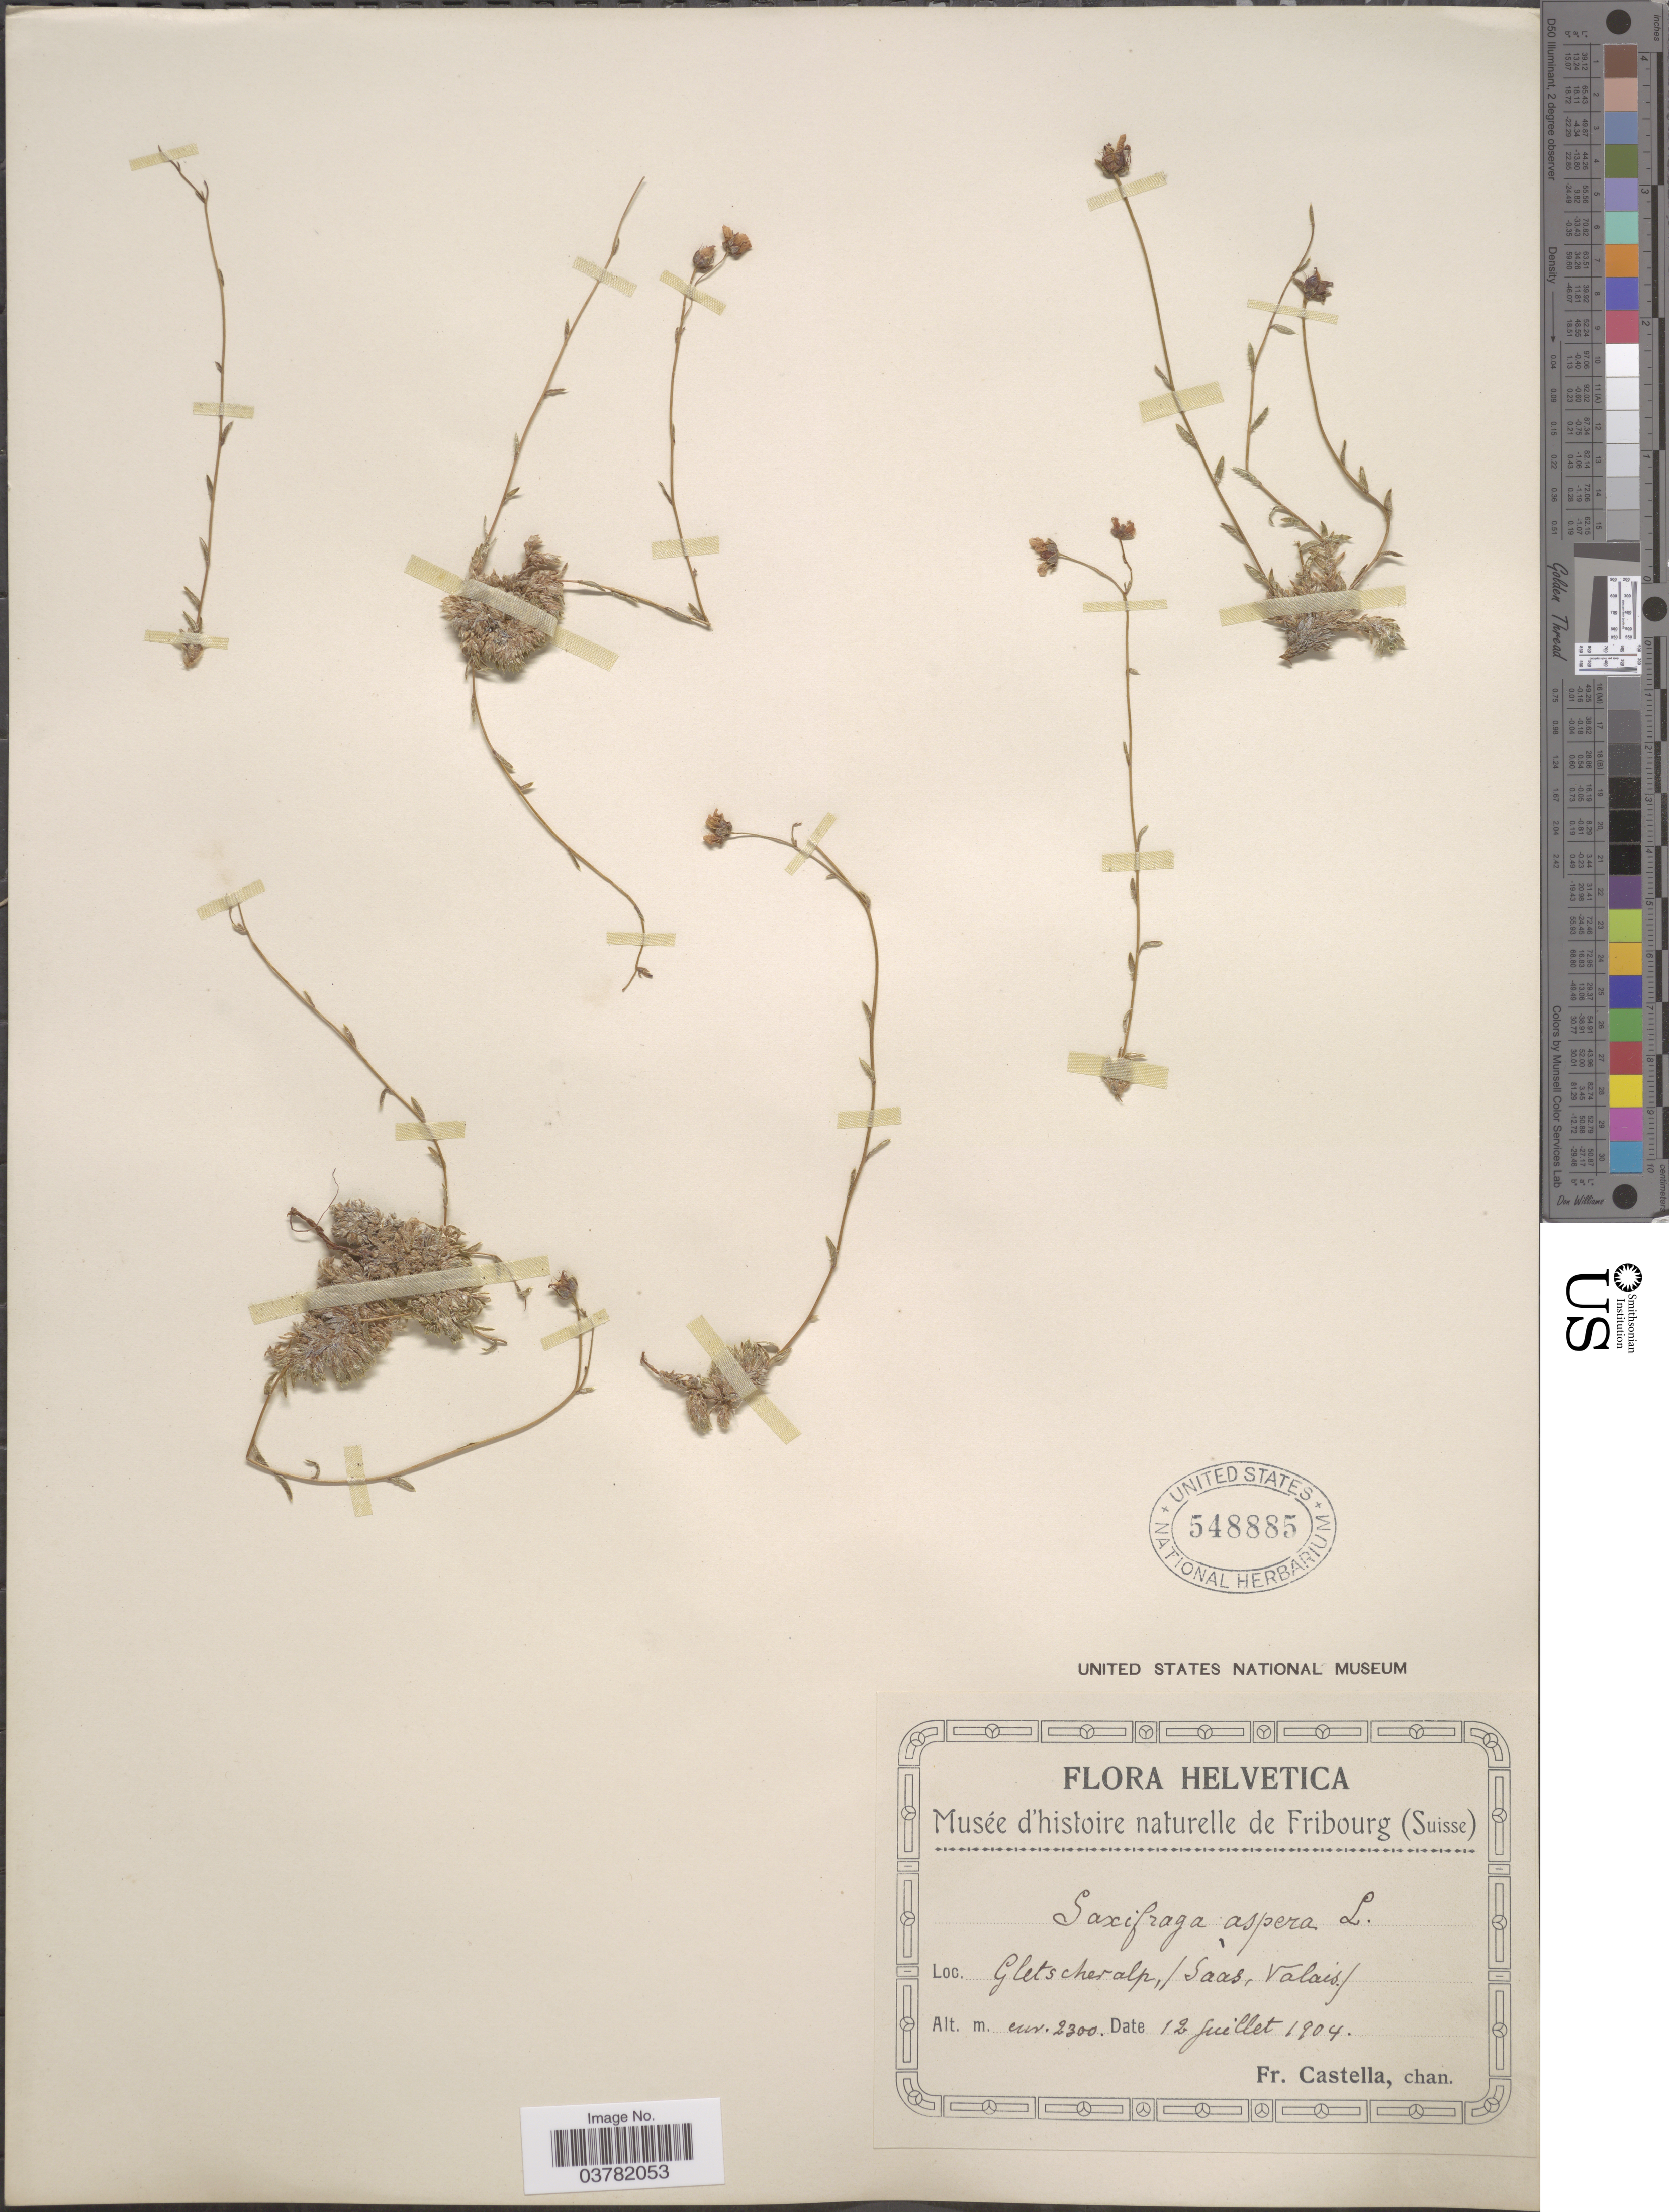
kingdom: Plantae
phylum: Tracheophyta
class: Magnoliopsida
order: Saxifragales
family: Saxifragaceae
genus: Saxifraga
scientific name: Saxifraga aspera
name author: L.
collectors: Fr. Castella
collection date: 1904-07-12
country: Switzerland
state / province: Valais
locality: Helvetica. Gletscheralp, (Saas, Valais).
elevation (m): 2300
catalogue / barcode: US 548885